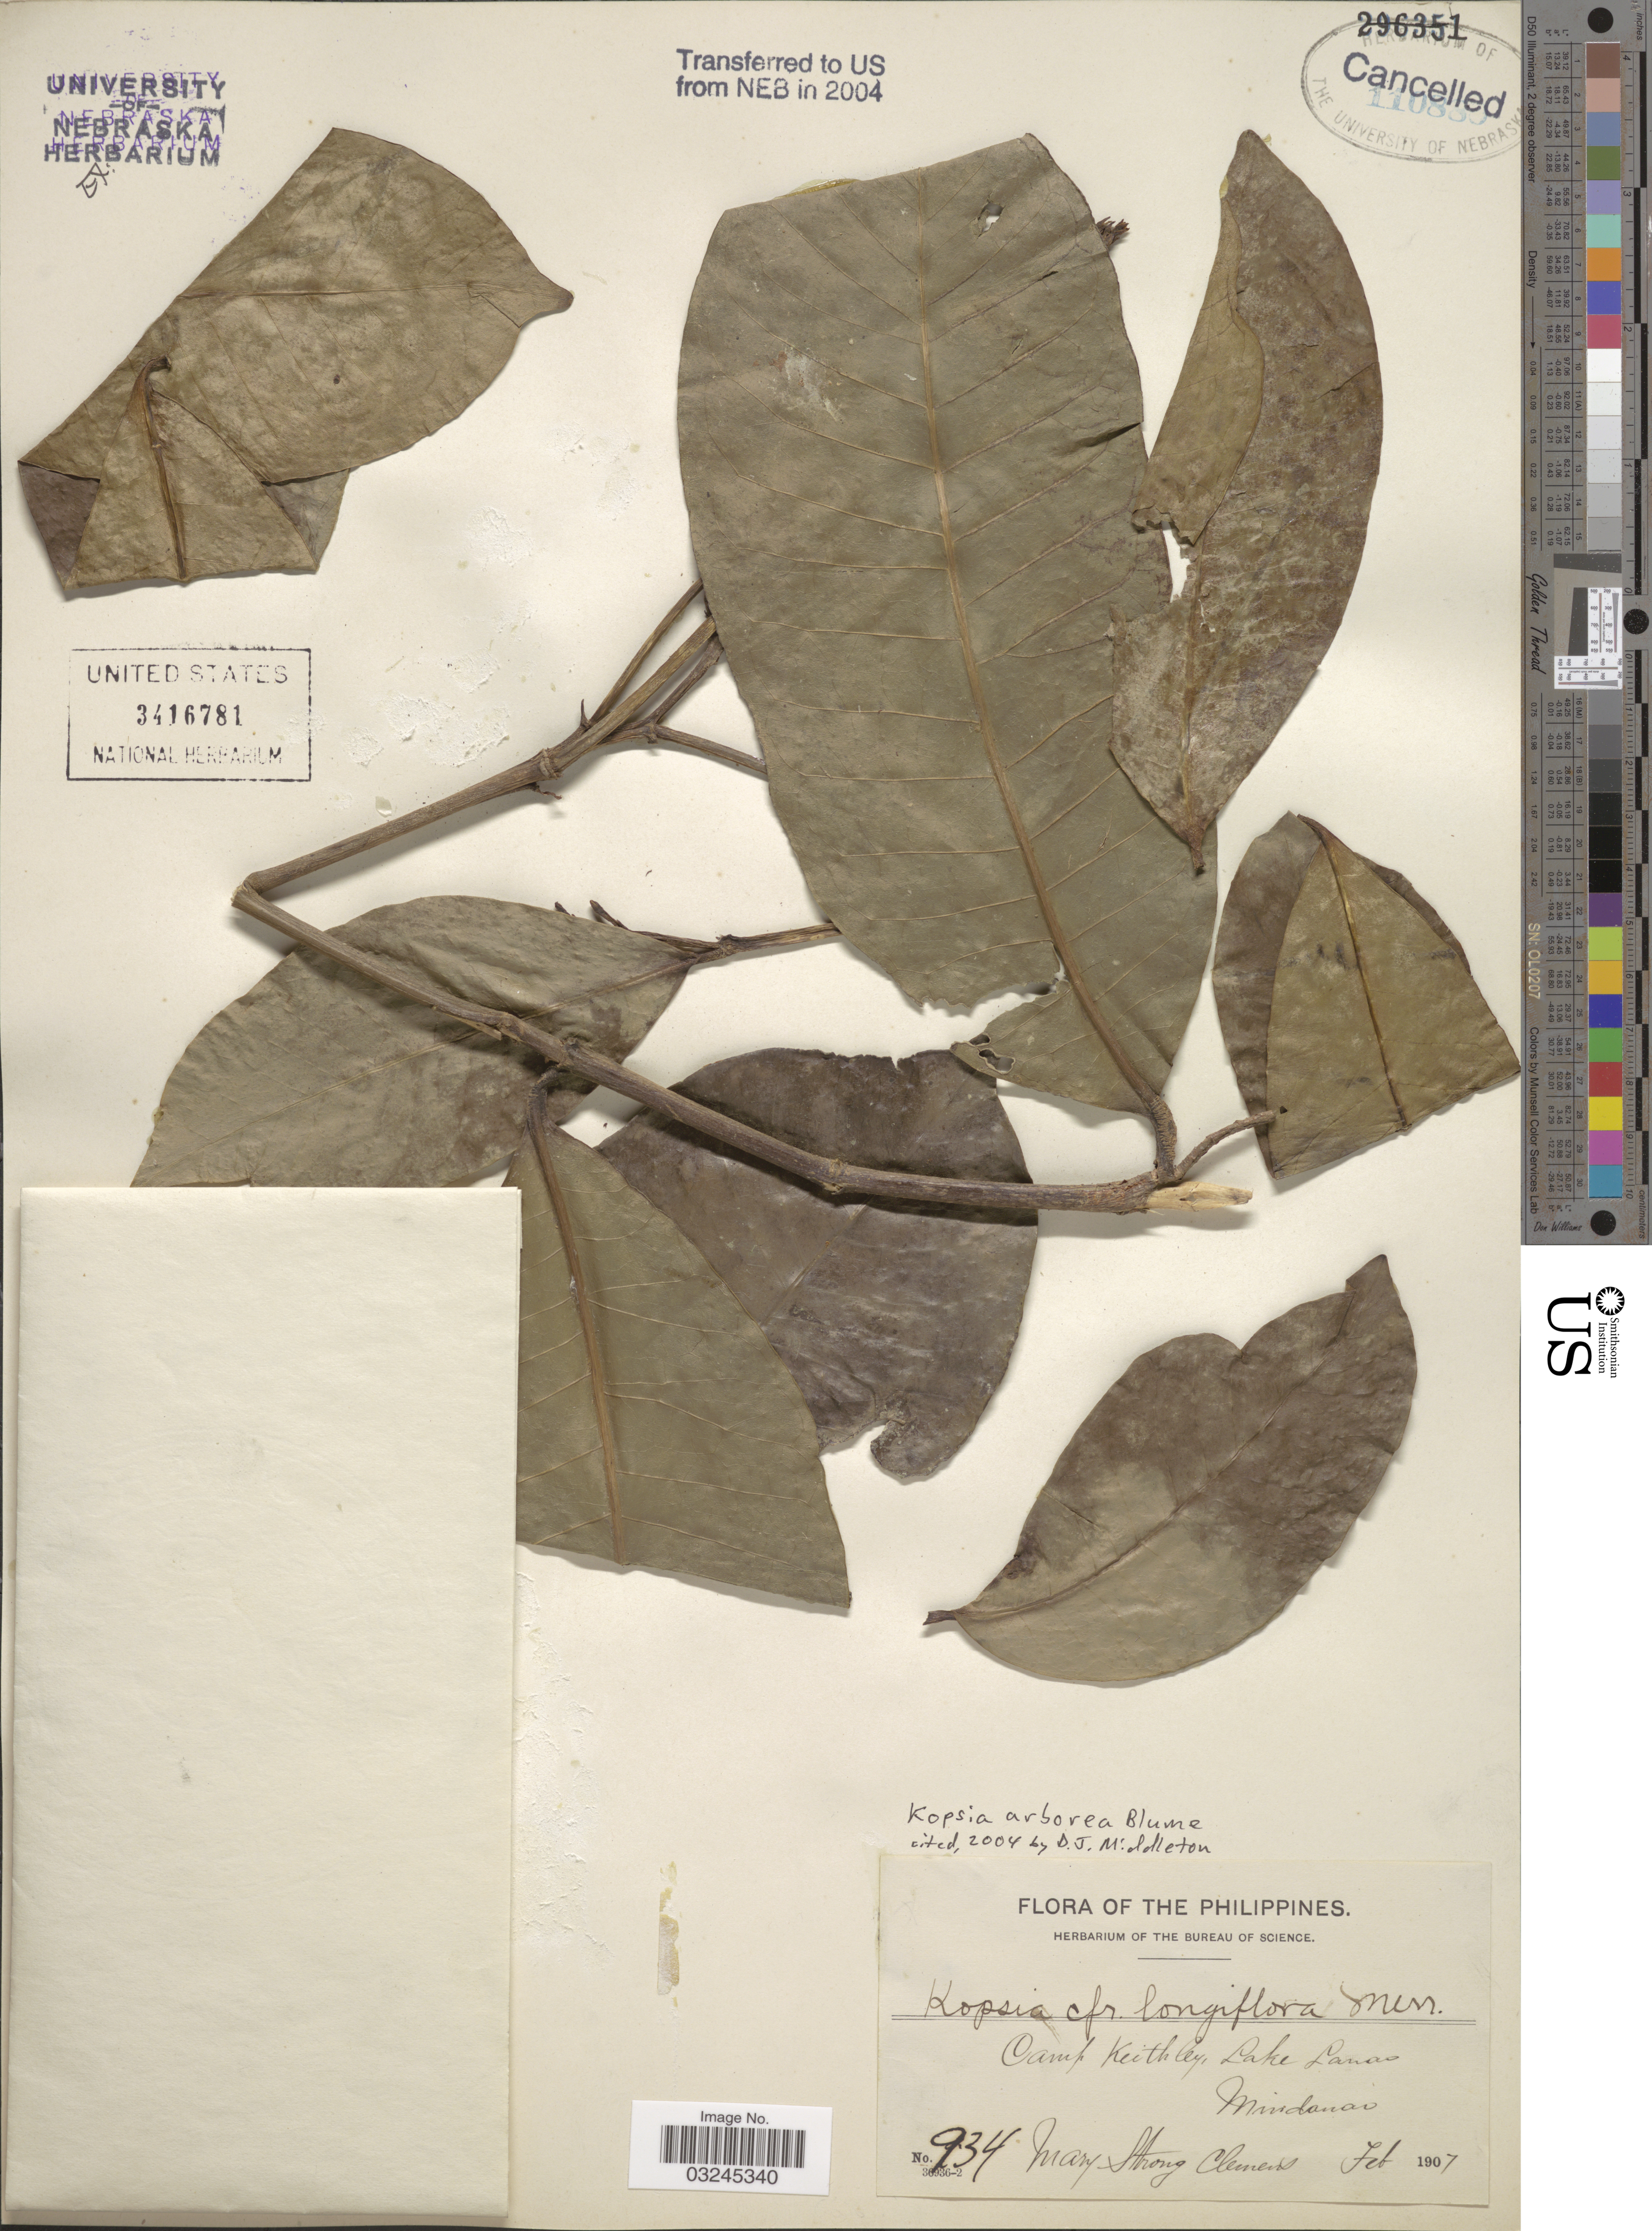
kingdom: Plantae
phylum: Tracheophyta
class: Magnoliopsida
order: Gentianales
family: Apocynaceae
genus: Kopsia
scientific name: Kopsia arborea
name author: Blume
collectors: M. S. Clemens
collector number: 934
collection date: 1907-02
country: Philippines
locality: Camp Keithley. Lake Lanao. Mindanao.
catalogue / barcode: US 3416781